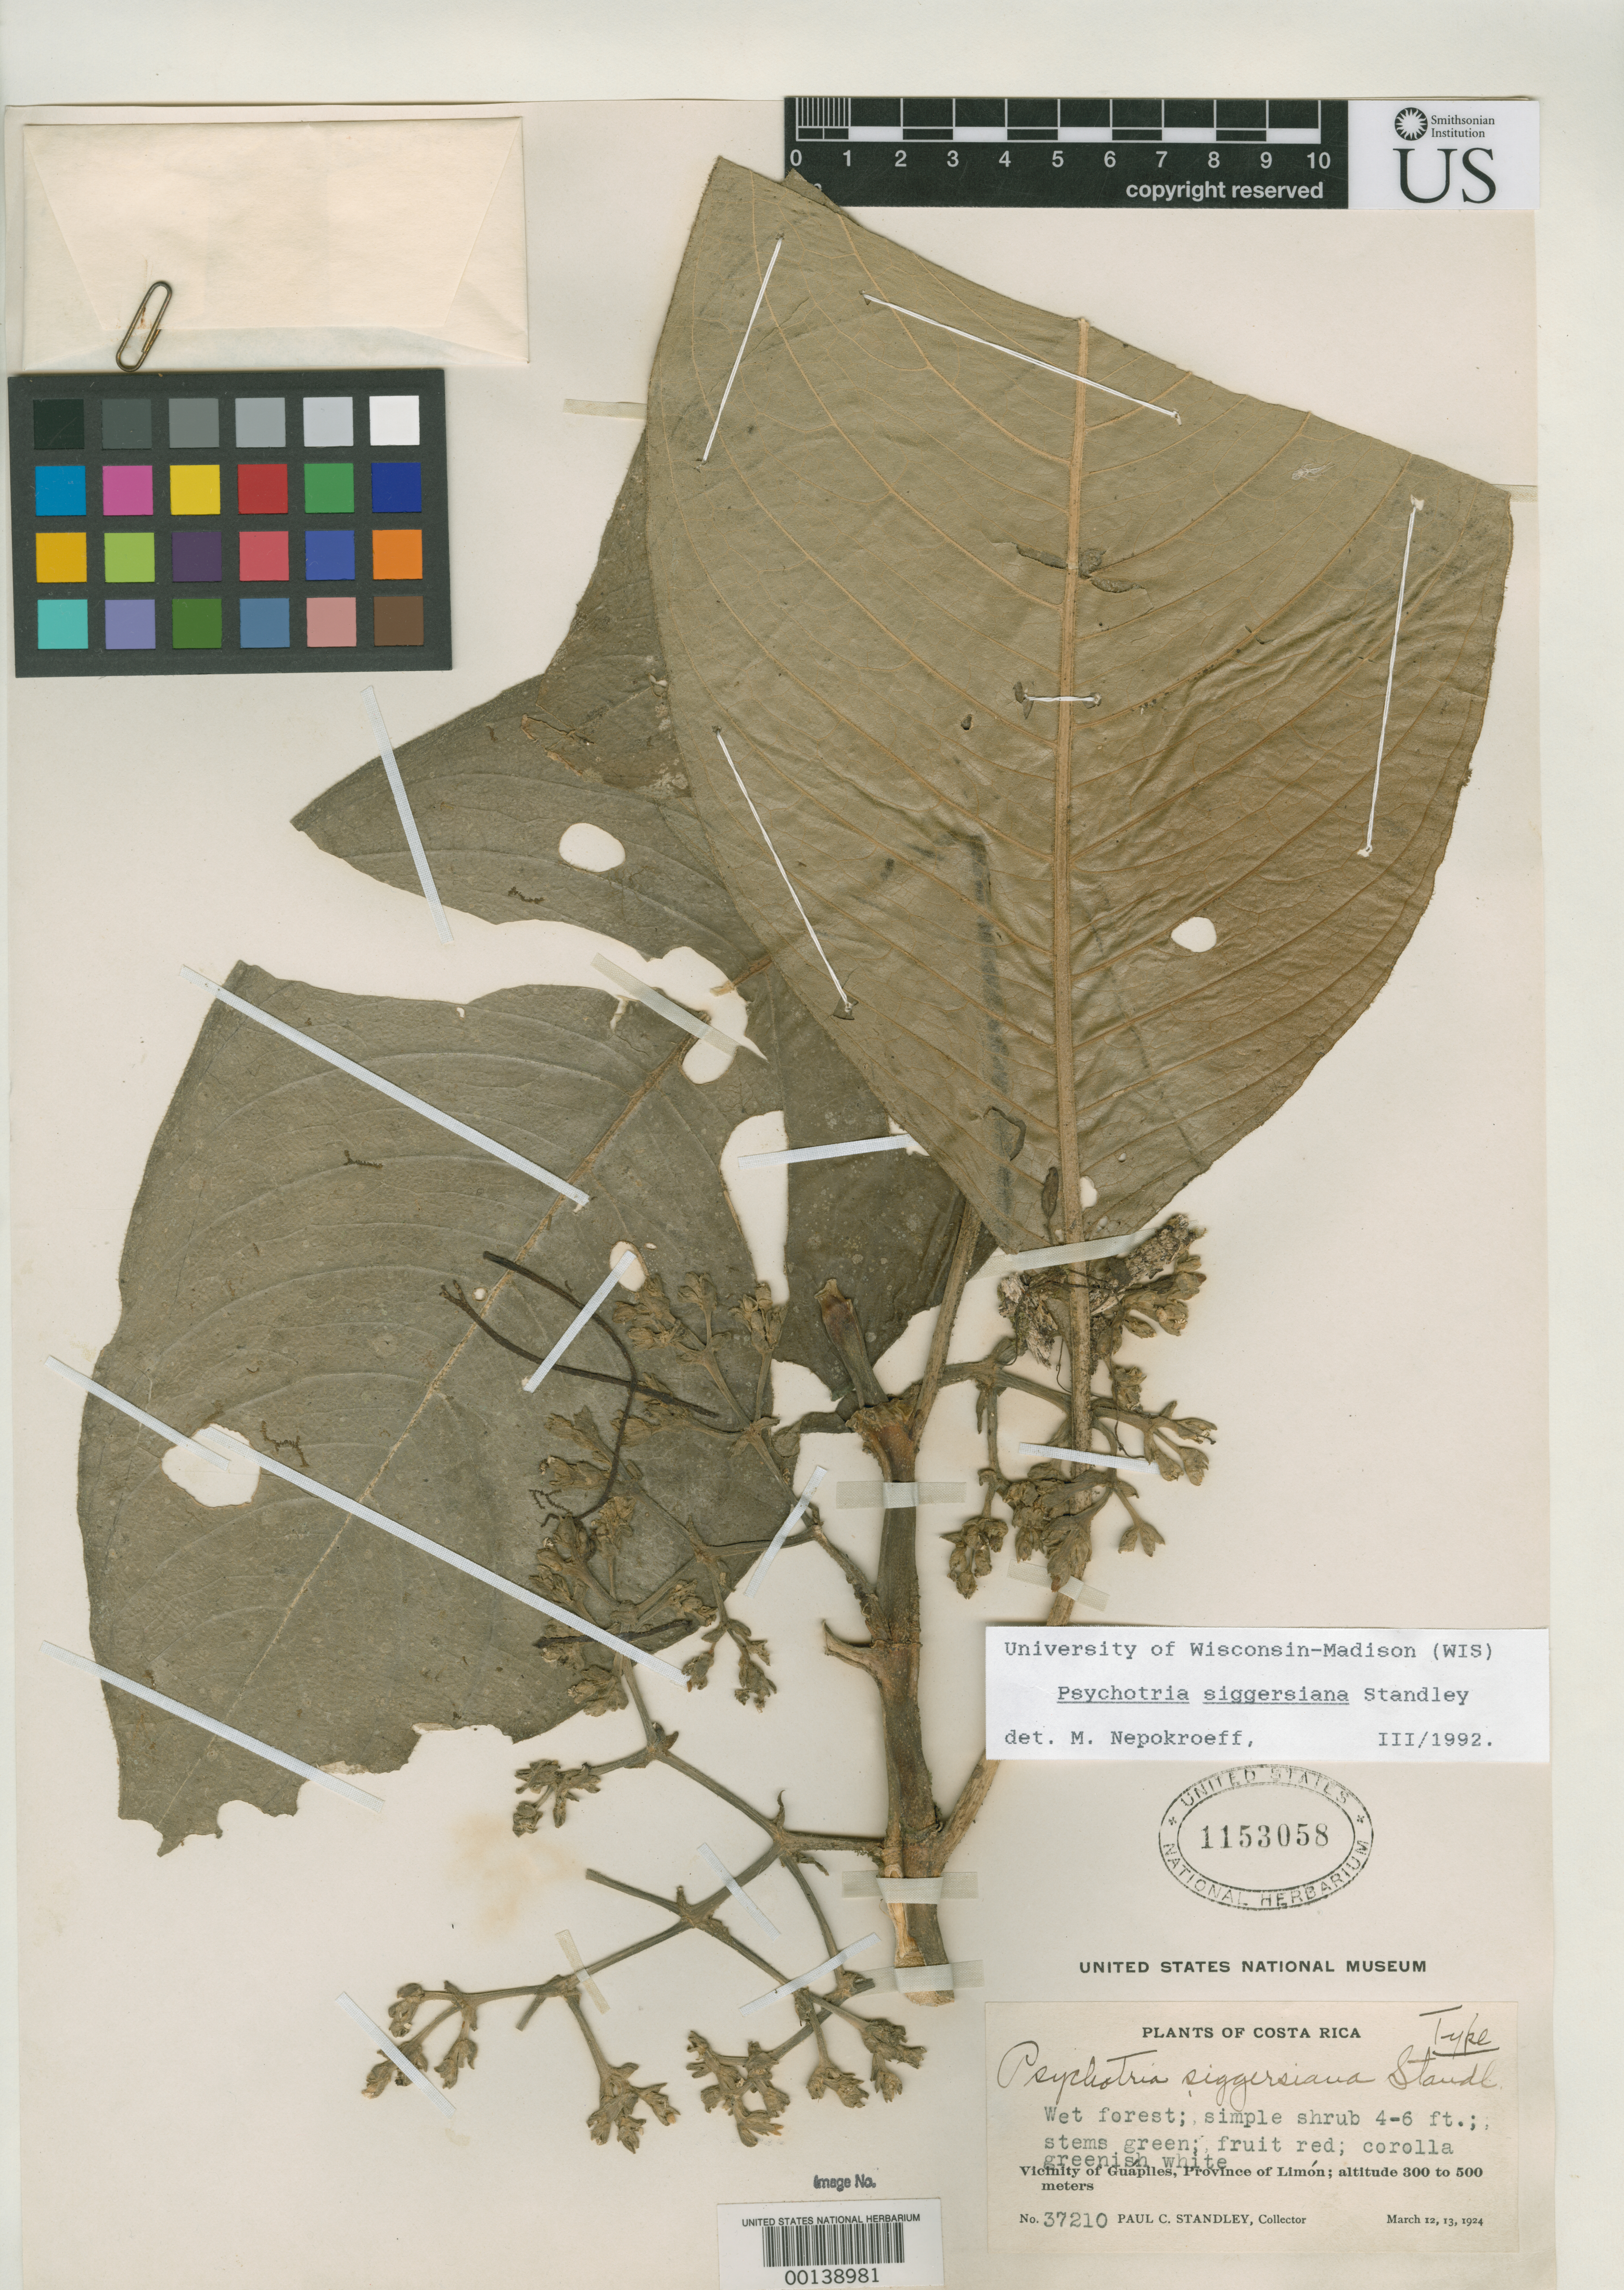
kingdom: Plantae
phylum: Tracheophyta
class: Magnoliopsida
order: Gentianales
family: Rubiaceae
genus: Psychotria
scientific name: Psychotria siggersiana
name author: Standl.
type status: Holotype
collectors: P. C. Standley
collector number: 37210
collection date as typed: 12 Mar 1924 to 13 Mar 1924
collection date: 1924-03-12/1924-03-13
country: Costa Rica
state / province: Limón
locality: Vicinity of Guapiles.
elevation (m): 300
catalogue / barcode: US 1153058